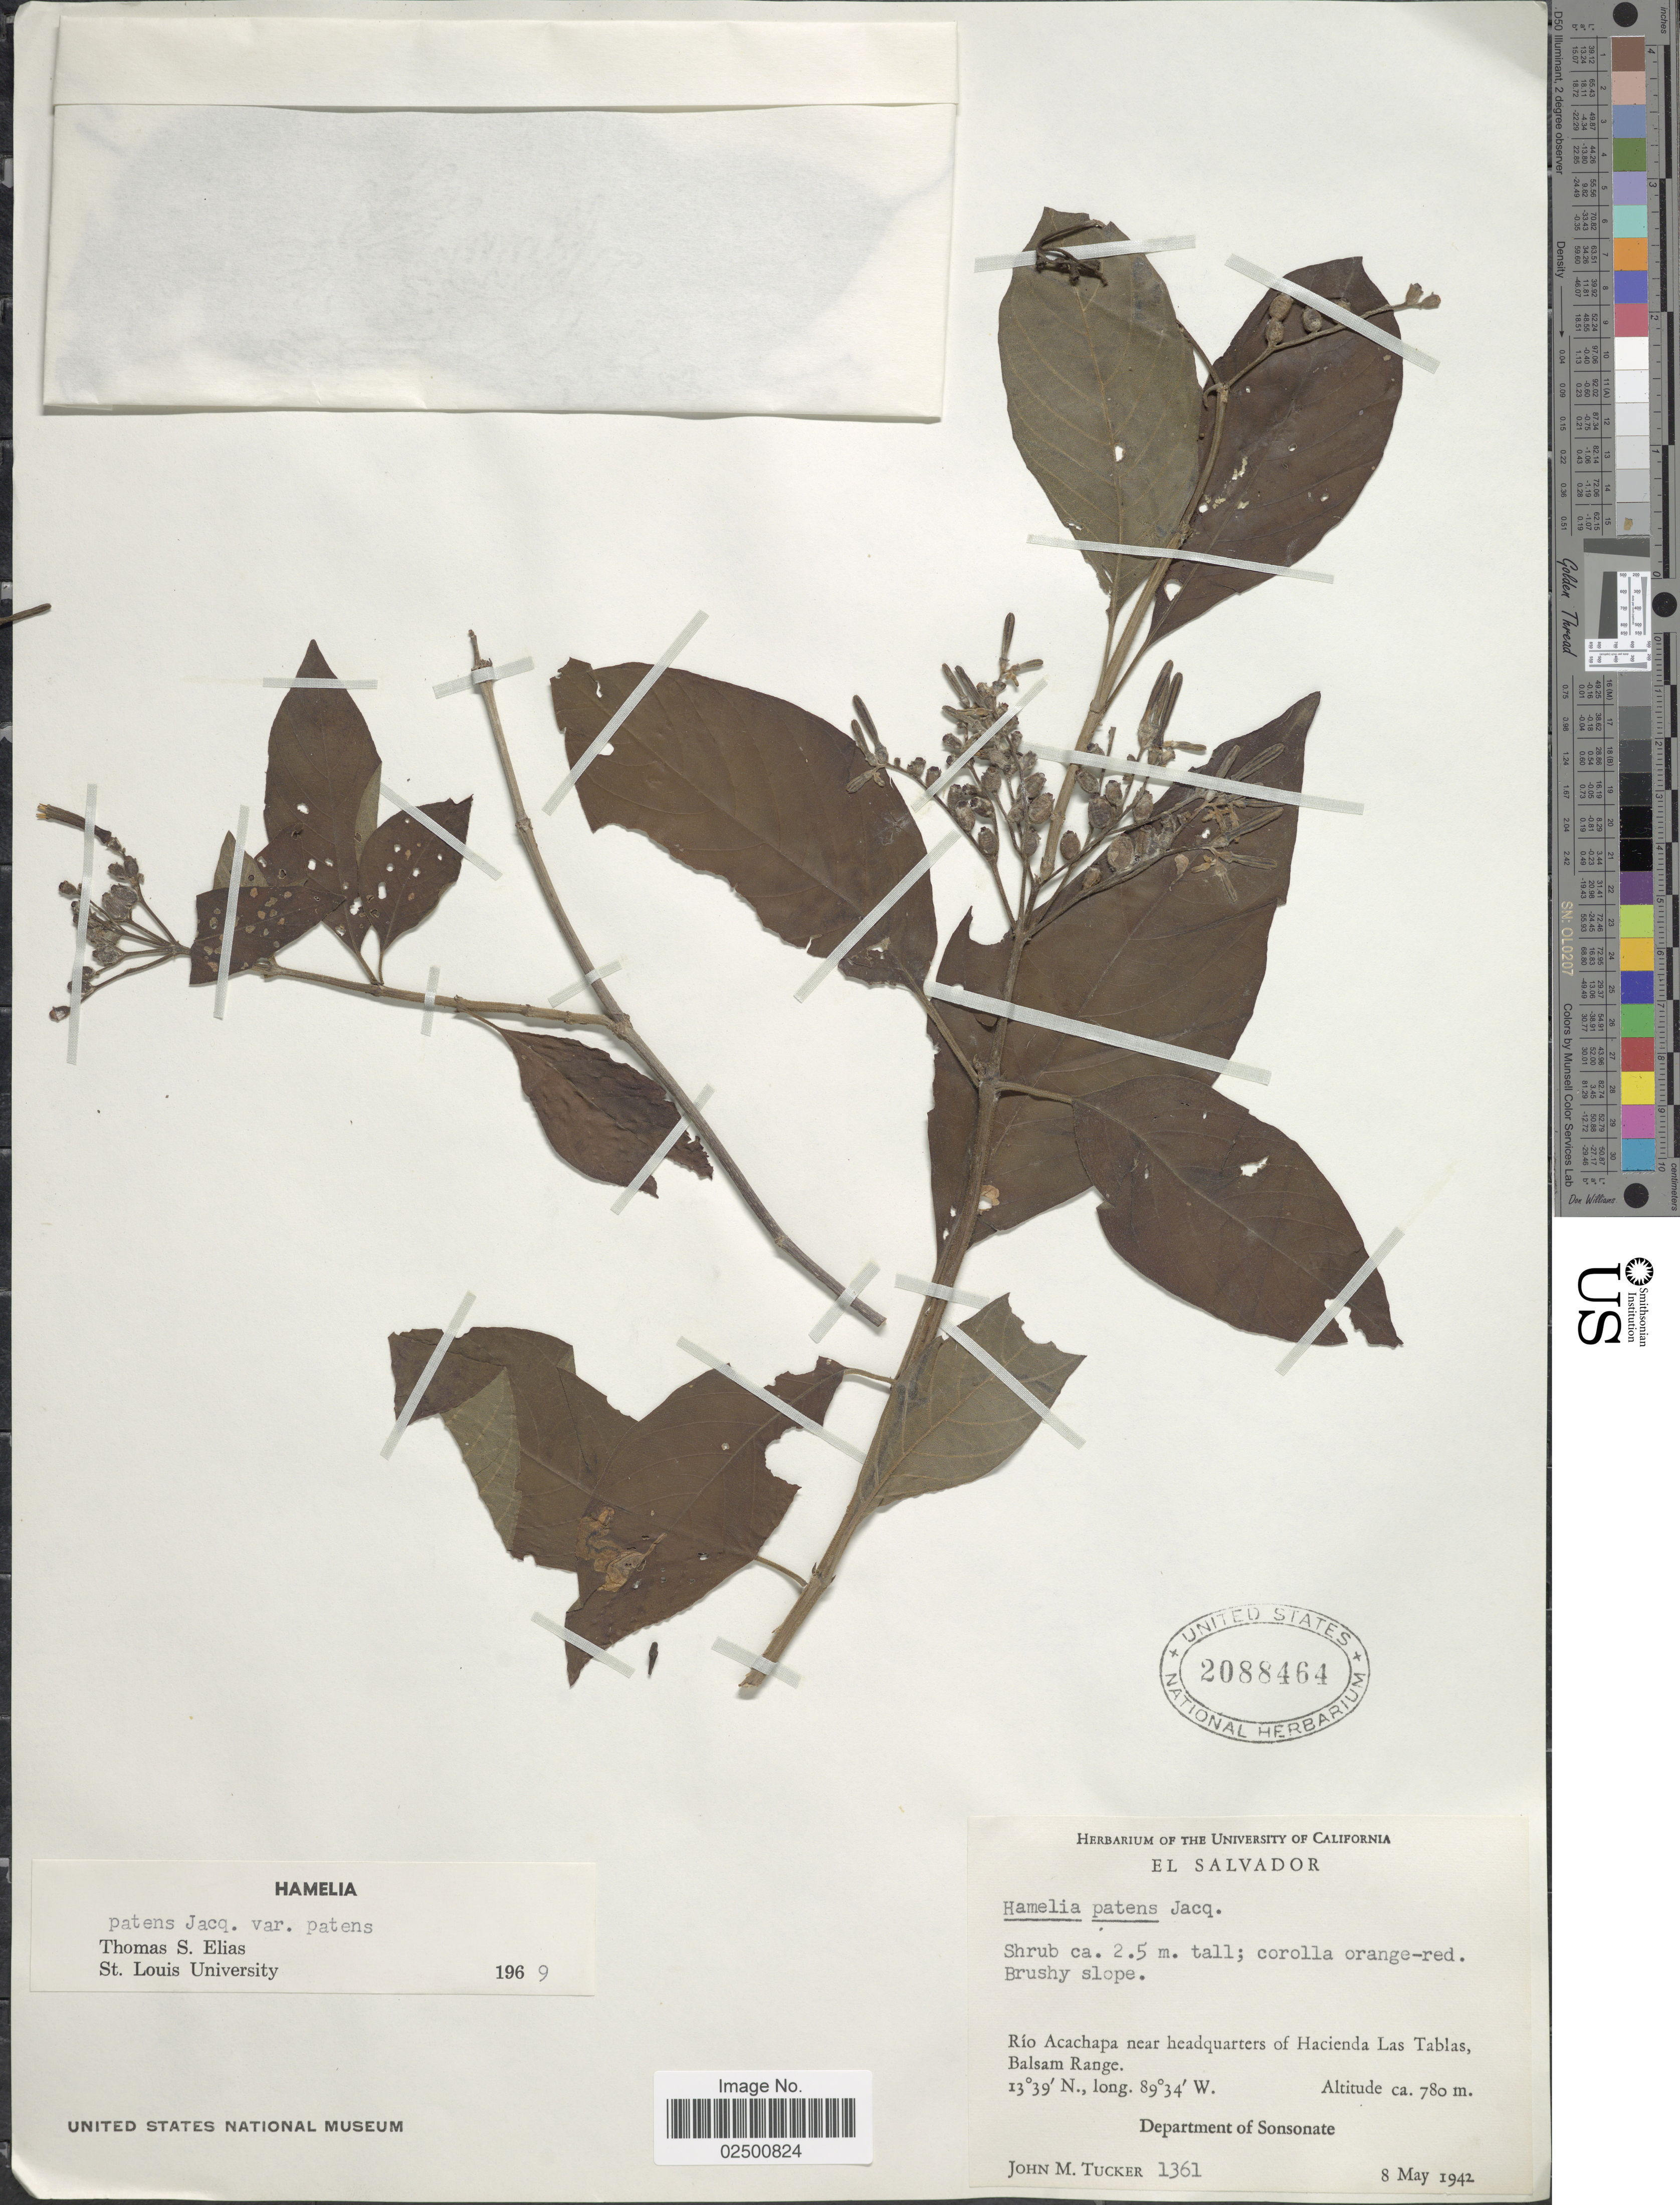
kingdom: Plantae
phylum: Tracheophyta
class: Magnoliopsida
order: Gentianales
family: Rubiaceae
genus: Hamelia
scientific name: Hamelia patens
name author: Jacq.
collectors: J. M. Tucker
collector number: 1361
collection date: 1942-05-08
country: El Salvador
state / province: Sonsonate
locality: Rio Acachapa near headquarters of Hacienda Las Tablas, Balsam Range. Department of Sonsonate.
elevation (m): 780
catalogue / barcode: US 2088464